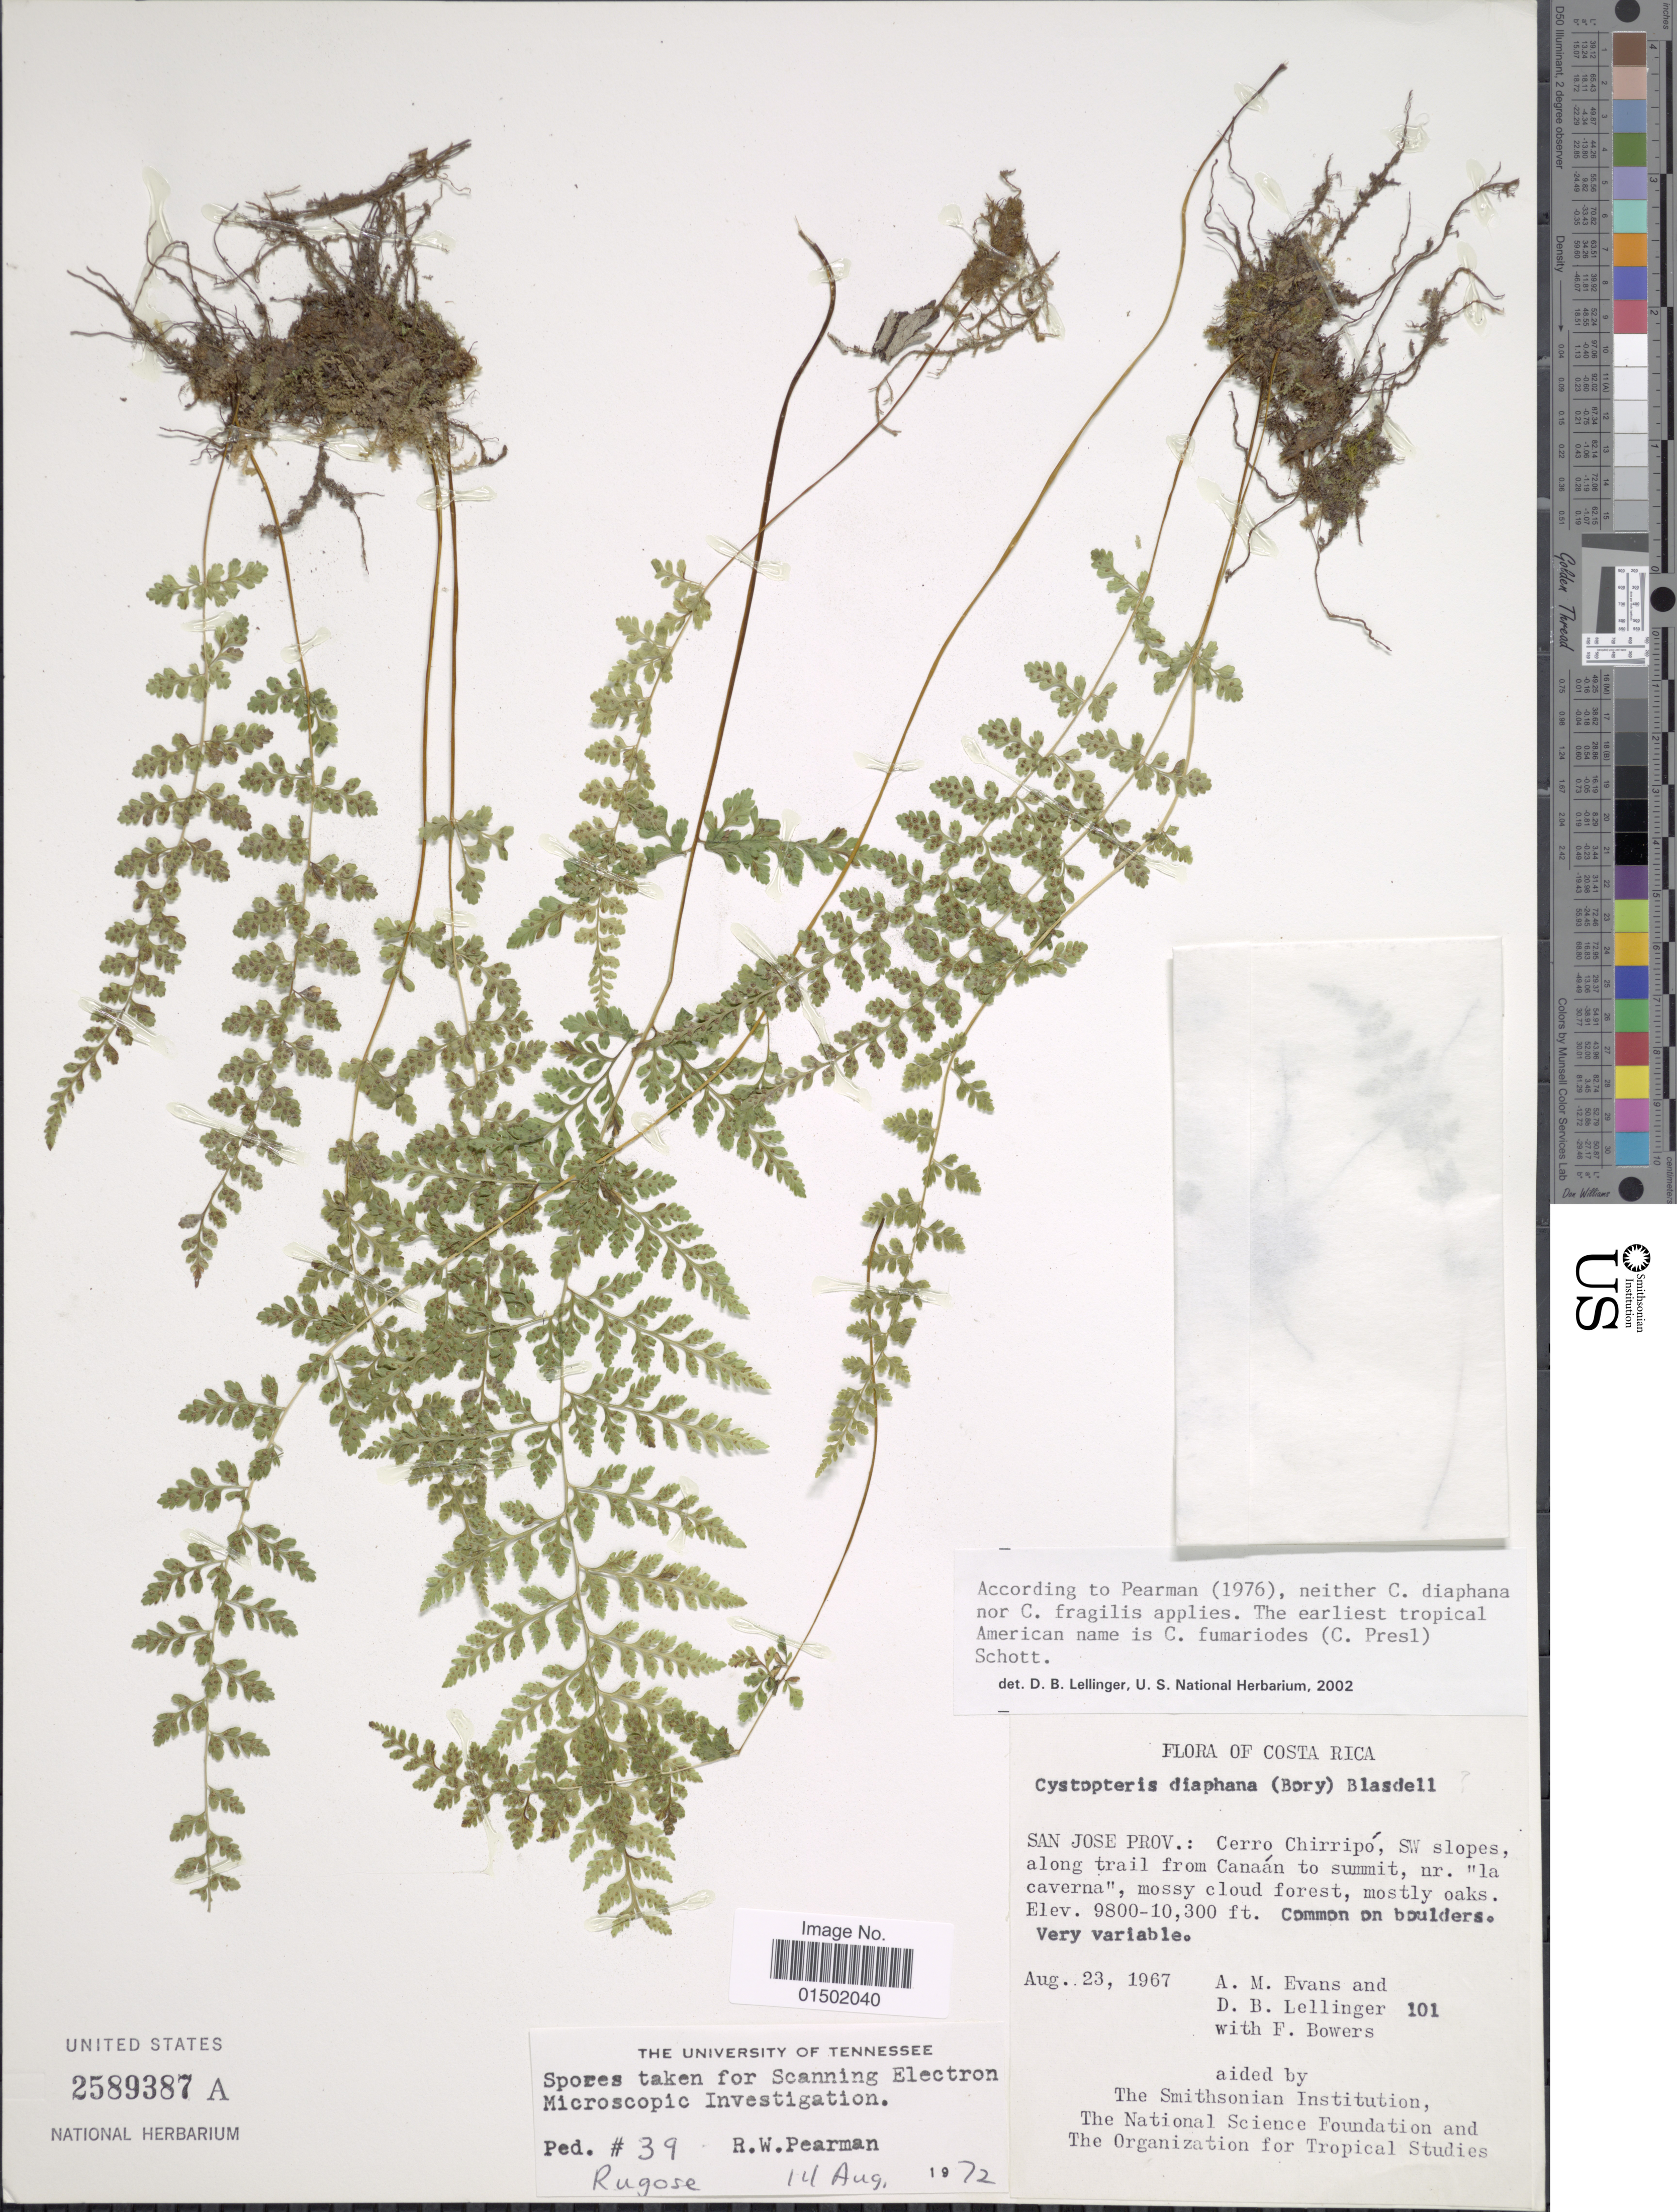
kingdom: Plantae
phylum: Tracheophyta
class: Polypodiopsida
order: Polypodiales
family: Cystopteridaceae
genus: Cystopteris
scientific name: Cystopteris fumarioides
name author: (C. Presl) Schott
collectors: A. M. Evans, D. B. Lellinger & F. Bowers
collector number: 101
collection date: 1967-08-23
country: Costa Rica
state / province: San José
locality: Cerro Chirripo, SW slopes, along trail from Canaan to summit, nr. "la caverna"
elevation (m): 2987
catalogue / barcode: US 2589387A